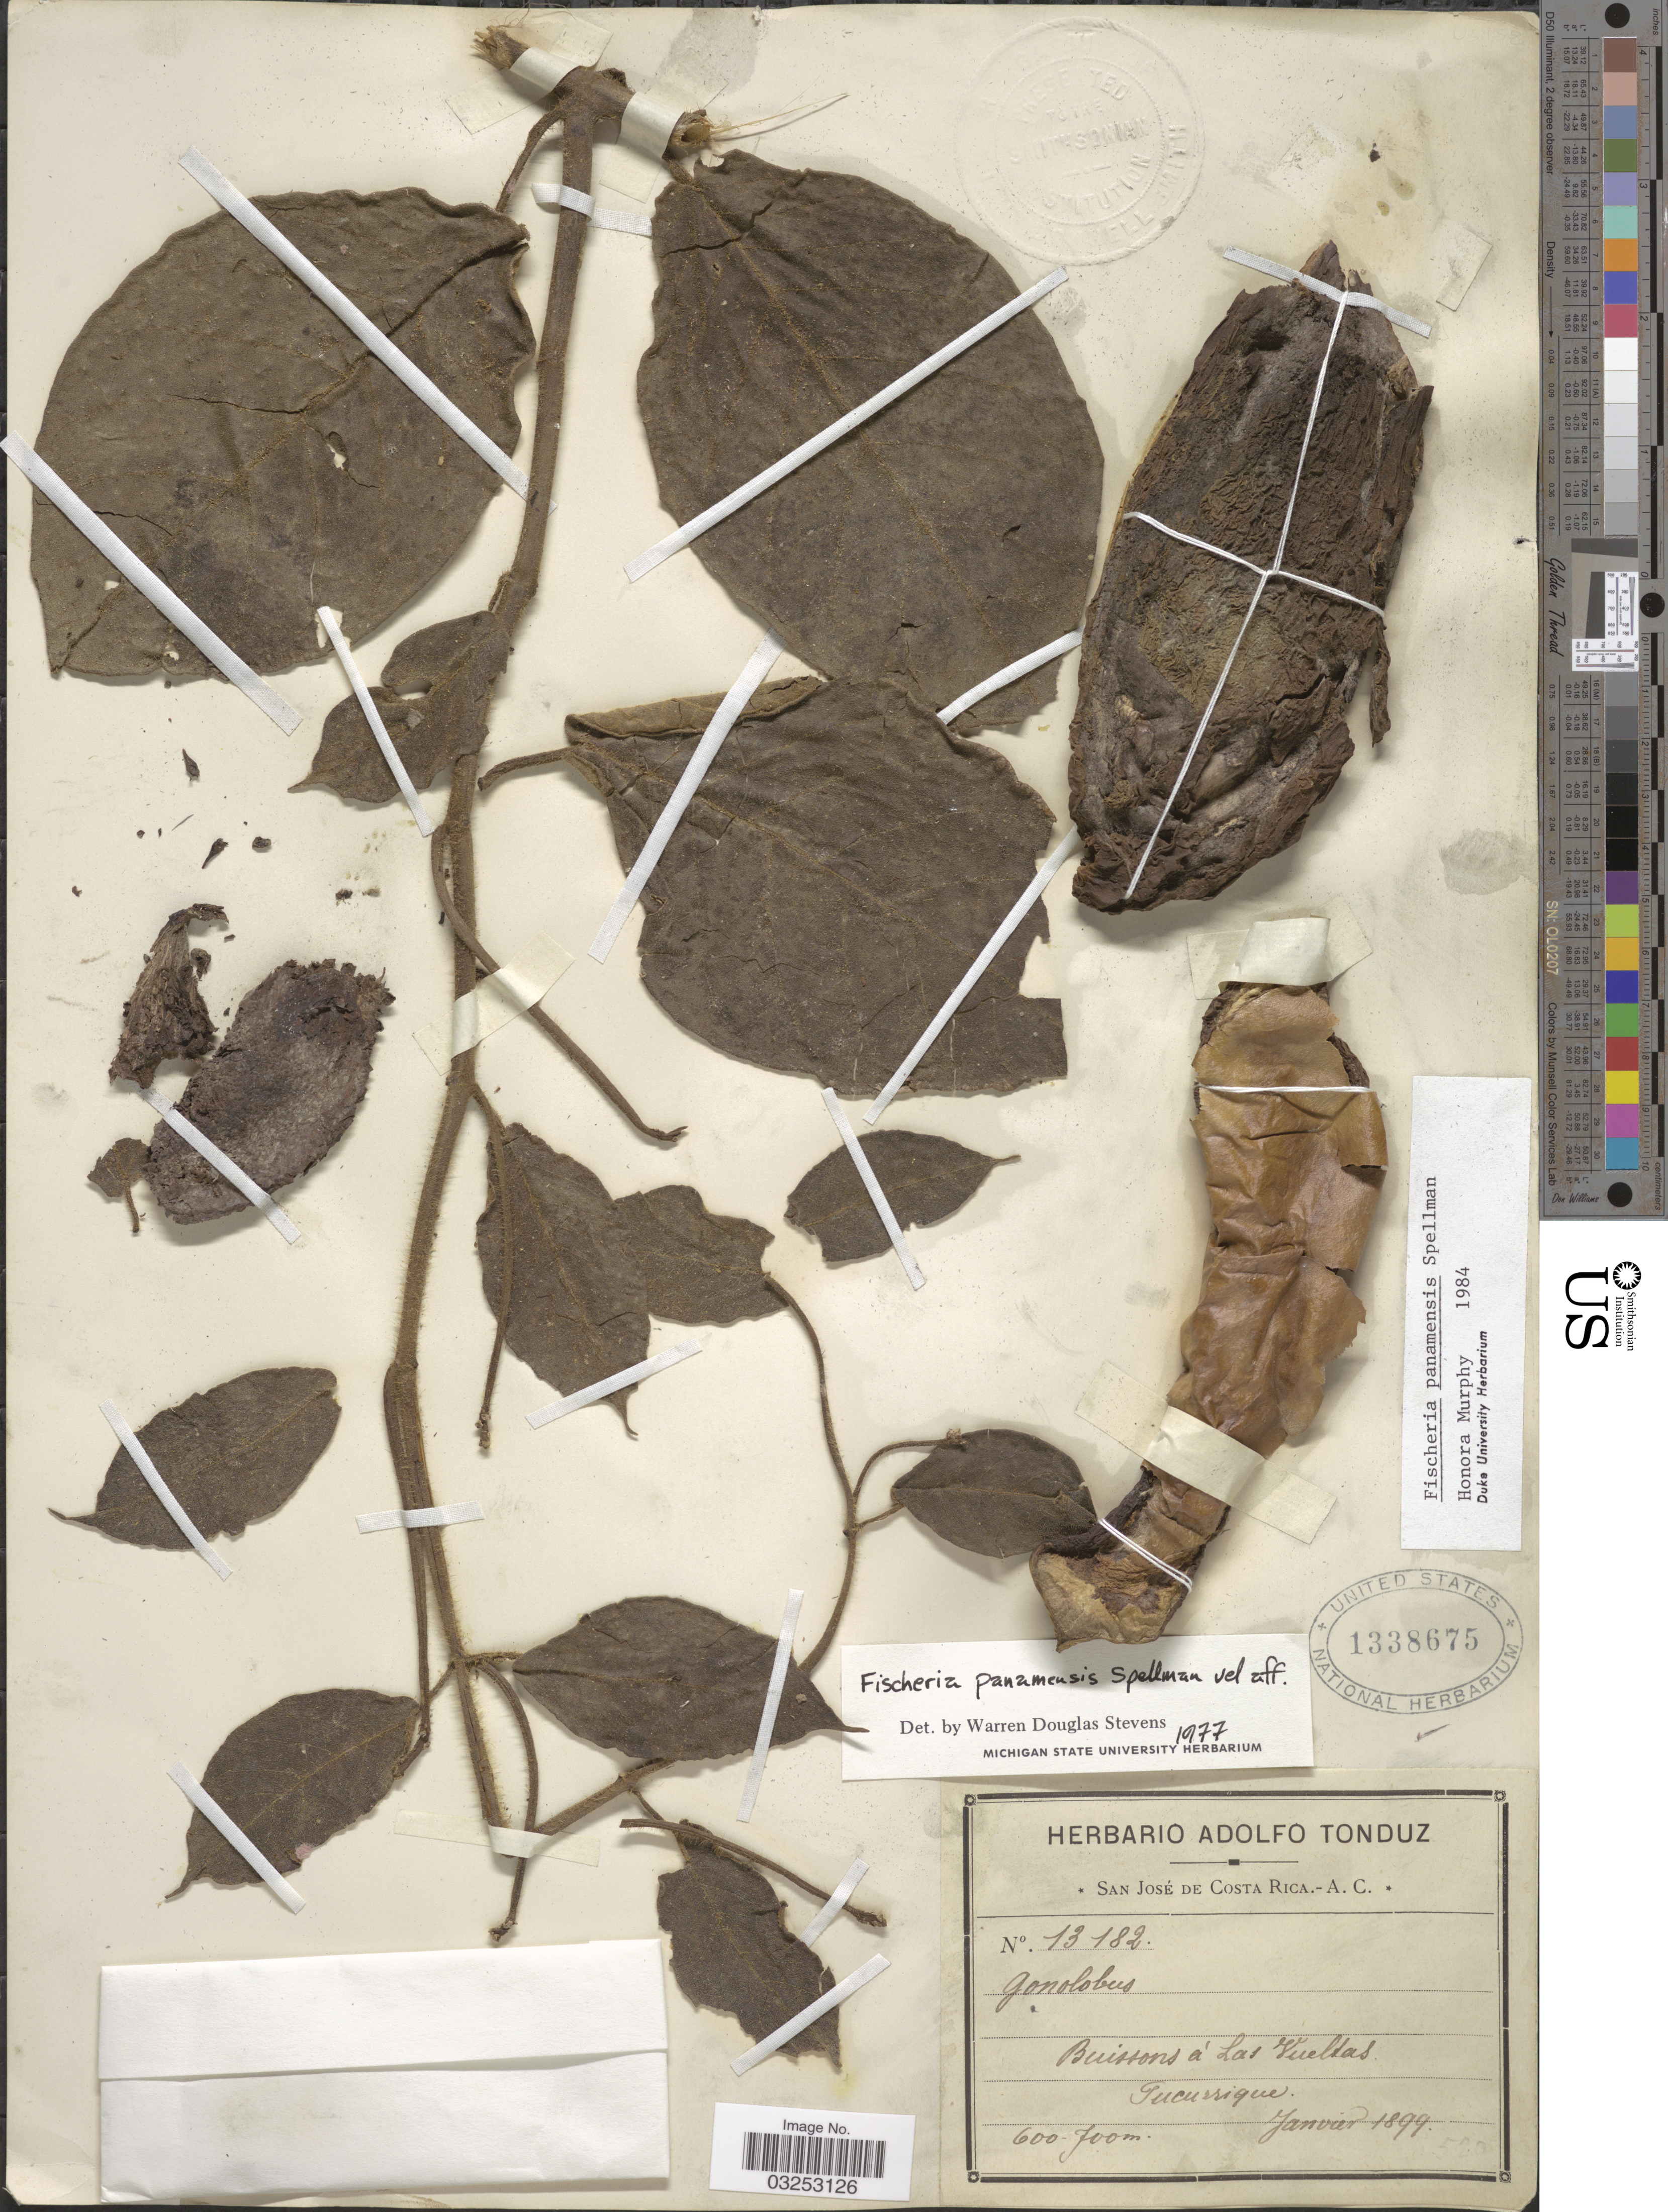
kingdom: Plantae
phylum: Tracheophyta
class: Magnoliopsida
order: Gentianales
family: Apocynaceae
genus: Fischeria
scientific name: Fischeria panamensis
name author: Spellman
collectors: ex Herb. Adolfo Tonduz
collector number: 13182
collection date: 1899-01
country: Costa Rica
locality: Buissons á Las Vueltas. Tucurrique.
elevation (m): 600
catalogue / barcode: US 1338675